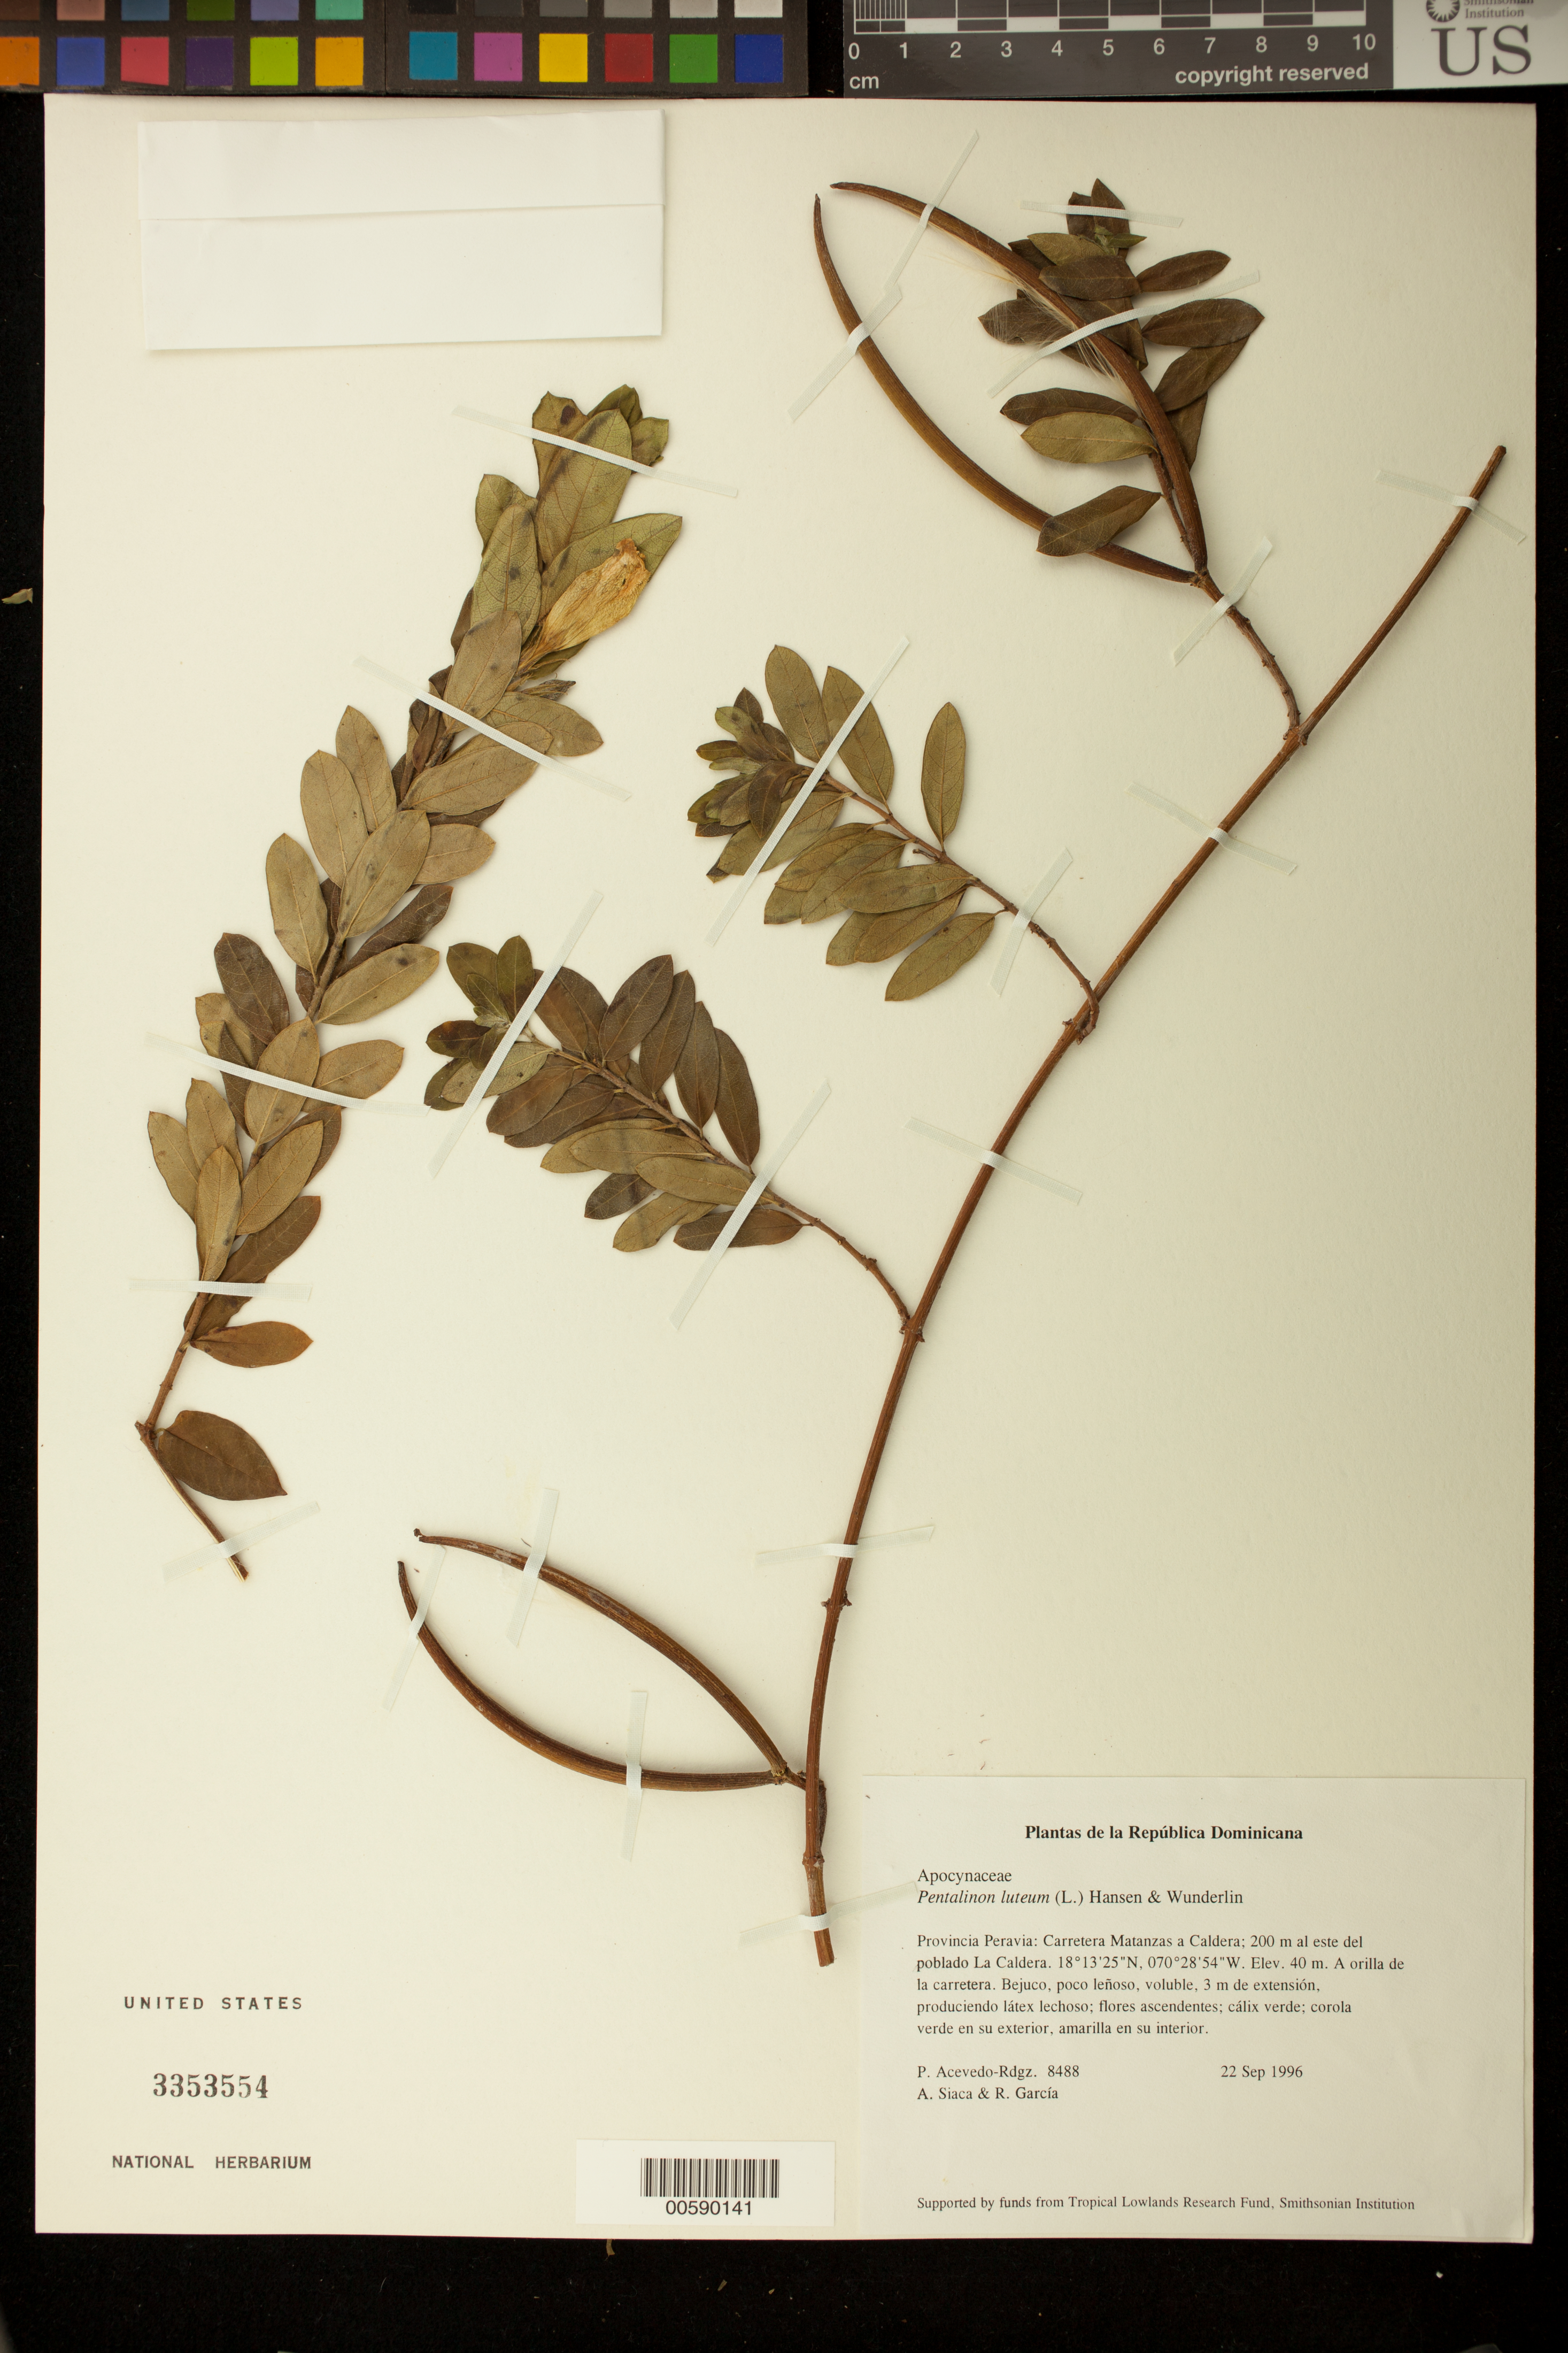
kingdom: Plantae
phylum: Tracheophyta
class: Magnoliopsida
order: Gentianales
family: Apocynaceae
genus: Pentalinon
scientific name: Pentalinon luteum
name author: (L.) B.F. Hansen & Wunderlin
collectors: P. Acevedo-Rodr., A. Siaca & R. G. García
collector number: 8488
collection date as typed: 22 Sep 1996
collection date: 1996-09-22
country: Dominican Republic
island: Hispaniola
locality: Provincia Peravia: Carretera Matanzas a Caldera; 200 m al este del poblado La Caldera.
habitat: A orilla de la carretera.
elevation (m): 40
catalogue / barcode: US 3353554